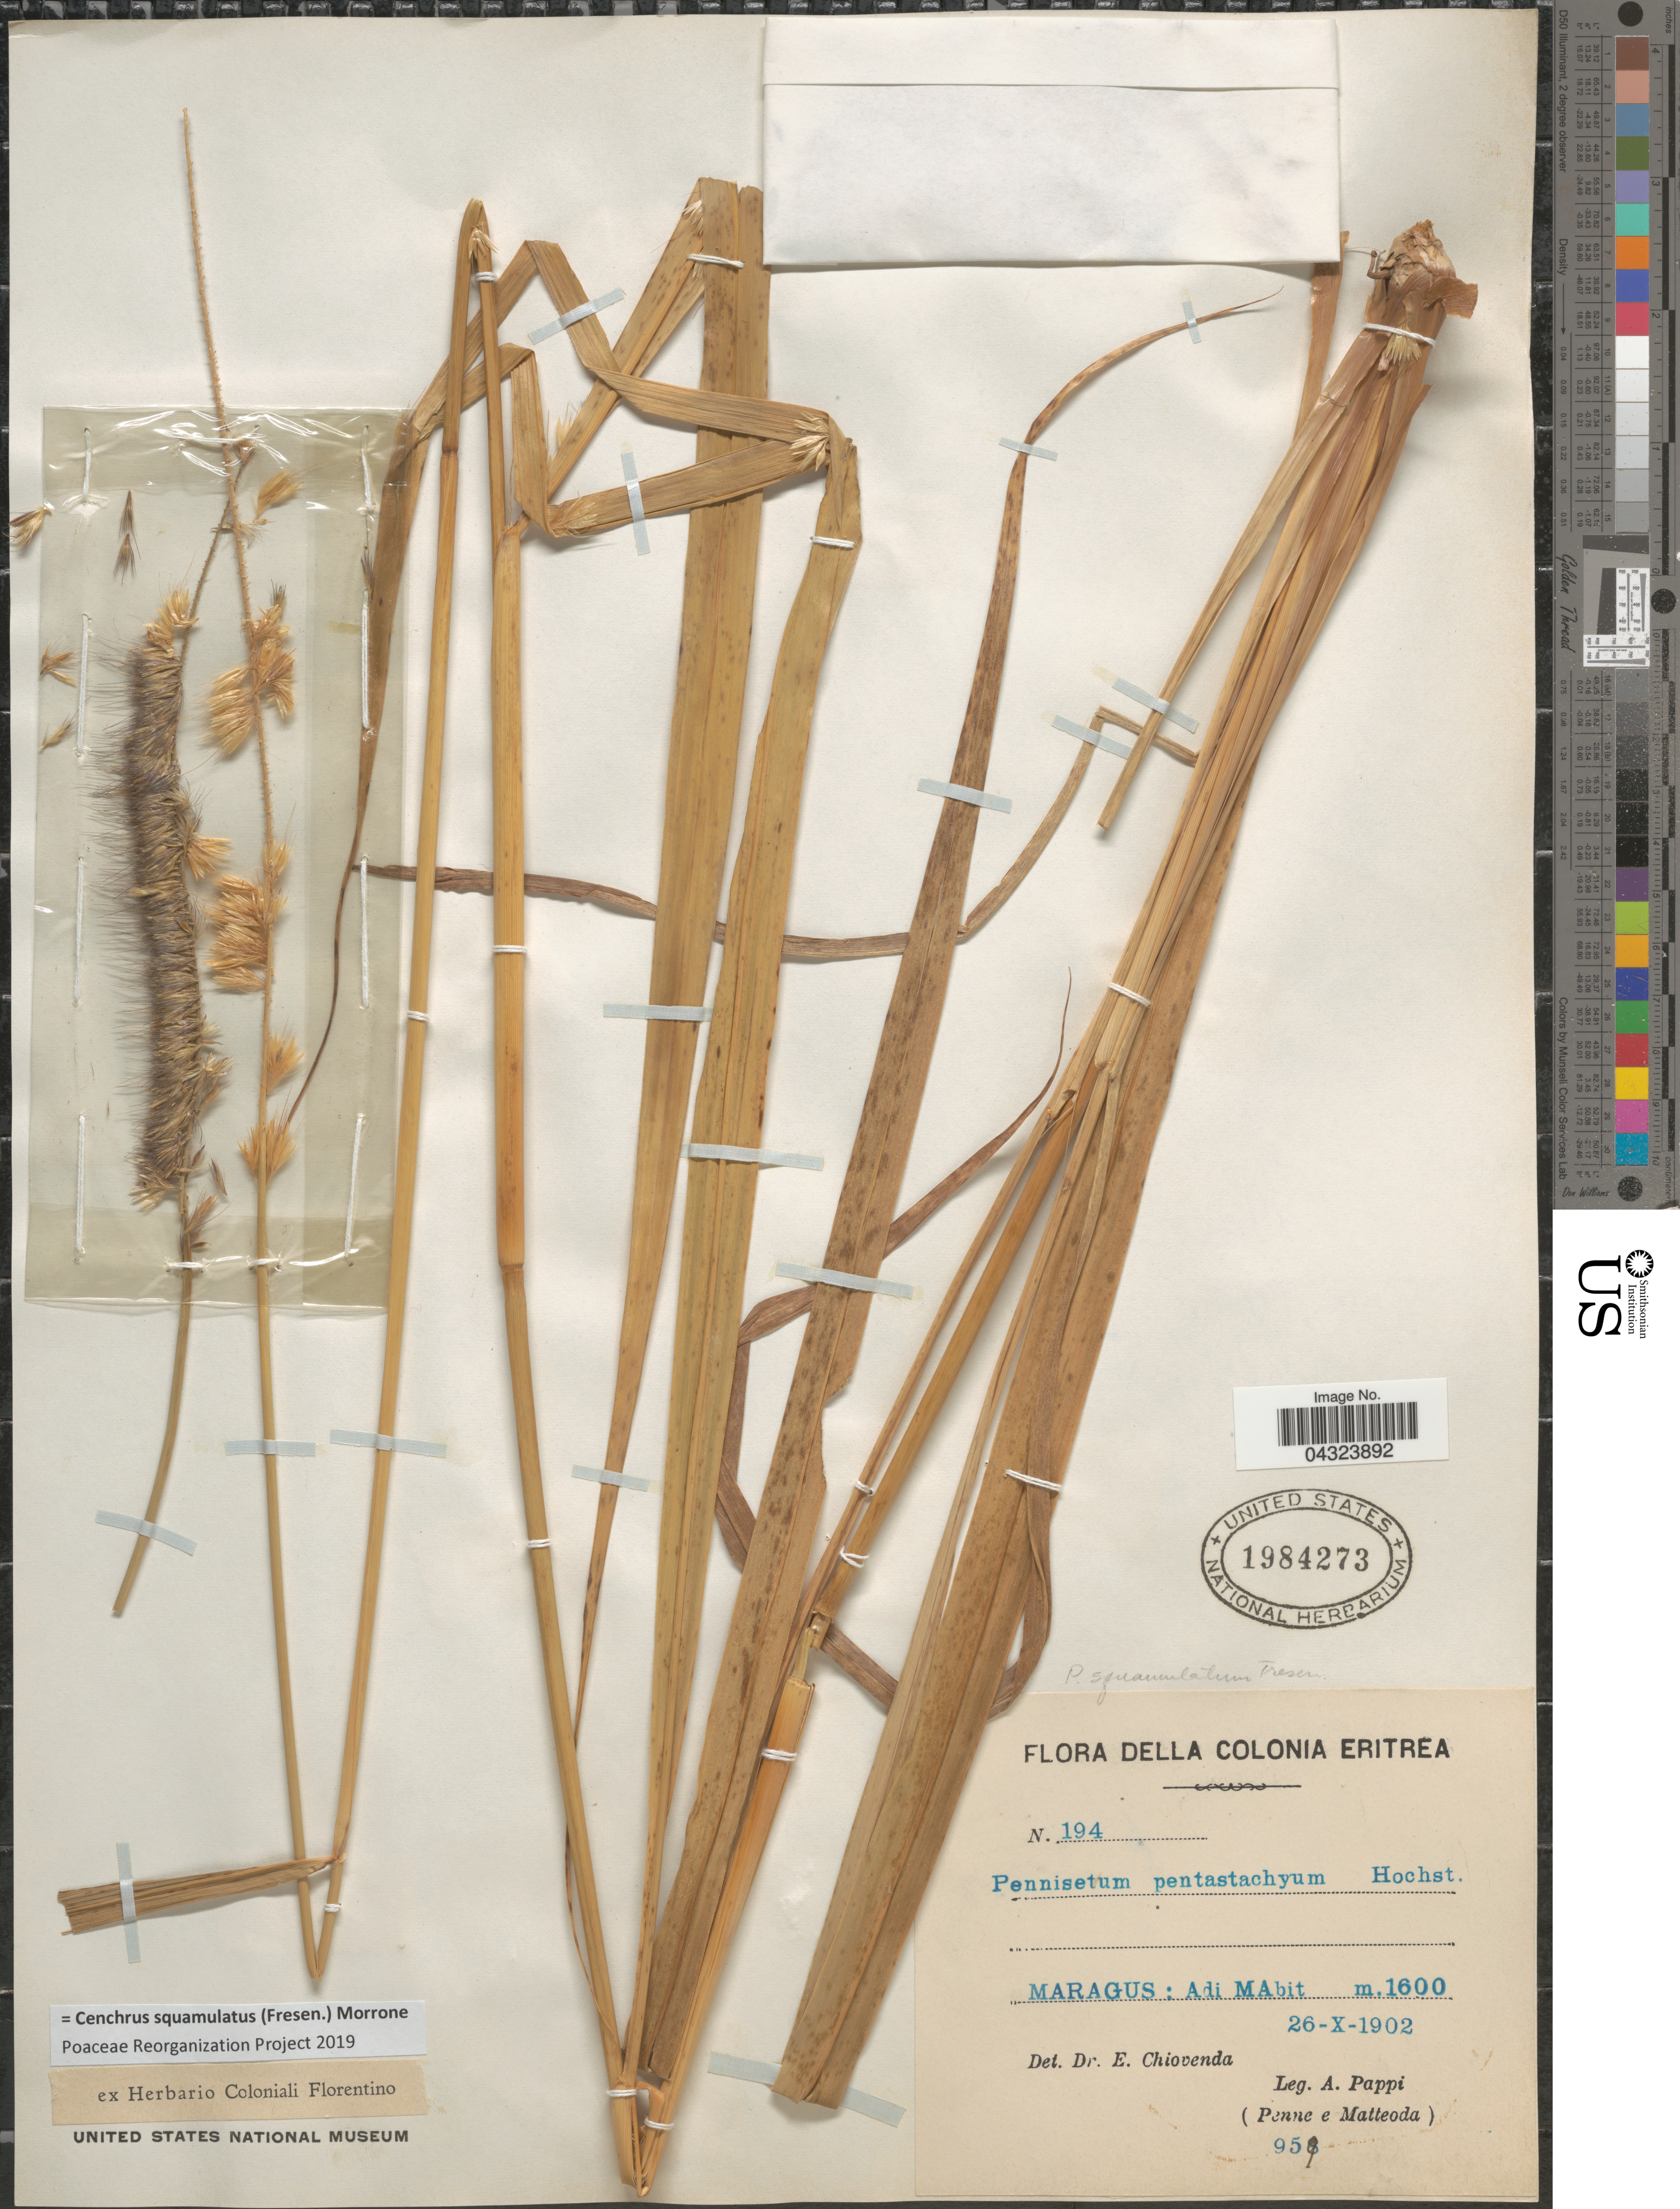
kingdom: Plantae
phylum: Tracheophyta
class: Liliopsida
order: Poales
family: Poaceae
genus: Cenchrus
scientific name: Cenchrus squamulatus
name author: (Fresen.) Morrone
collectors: A. Pappi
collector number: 194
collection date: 1902-10-26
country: Eritrea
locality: Colonia Eritrea. Maragus: Adi MAbit.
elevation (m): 1600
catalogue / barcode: US 1984273